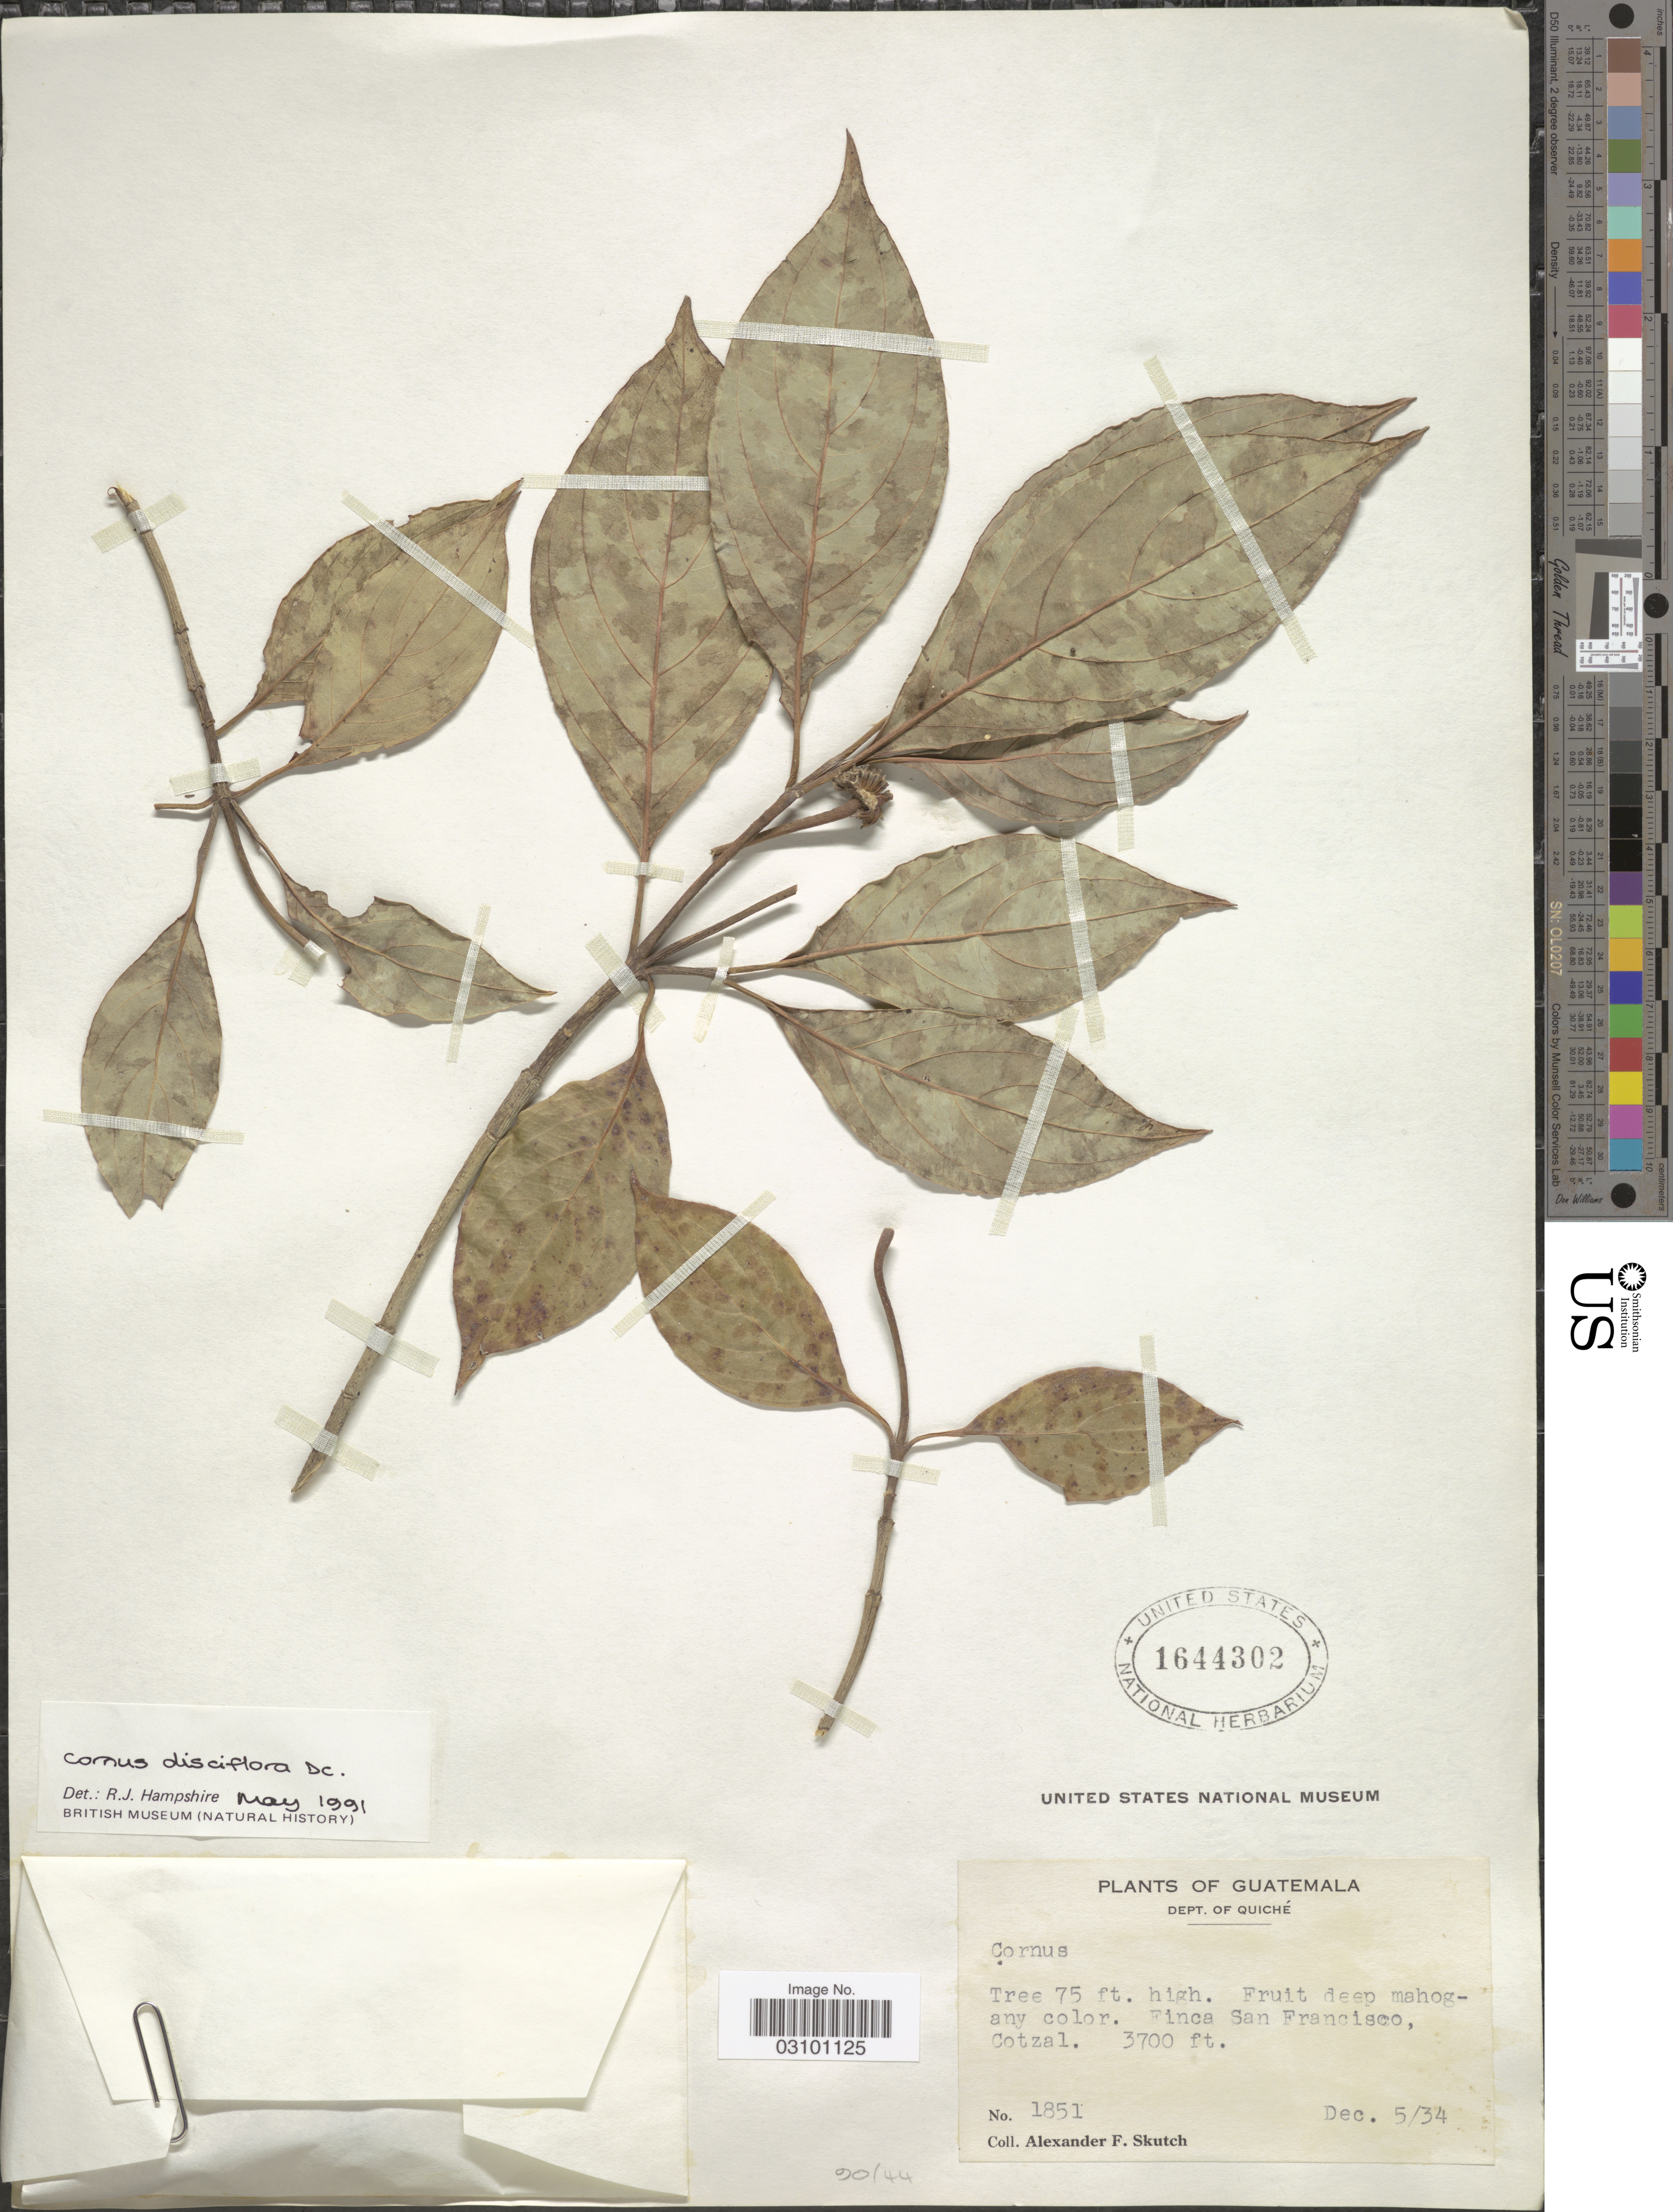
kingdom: Plantae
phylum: Tracheophyta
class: Magnoliopsida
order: Cornales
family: Cornaceae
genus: Cornus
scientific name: Cornus disciflora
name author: Moc. & Sessé ex DC.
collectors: A. F. Skutch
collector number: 1851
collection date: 1934-12-05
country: Guatemala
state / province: El Quiché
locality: Dept. of El Quiché. Finca San Francisco, Cotzal.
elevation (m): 1128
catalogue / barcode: US 1644302